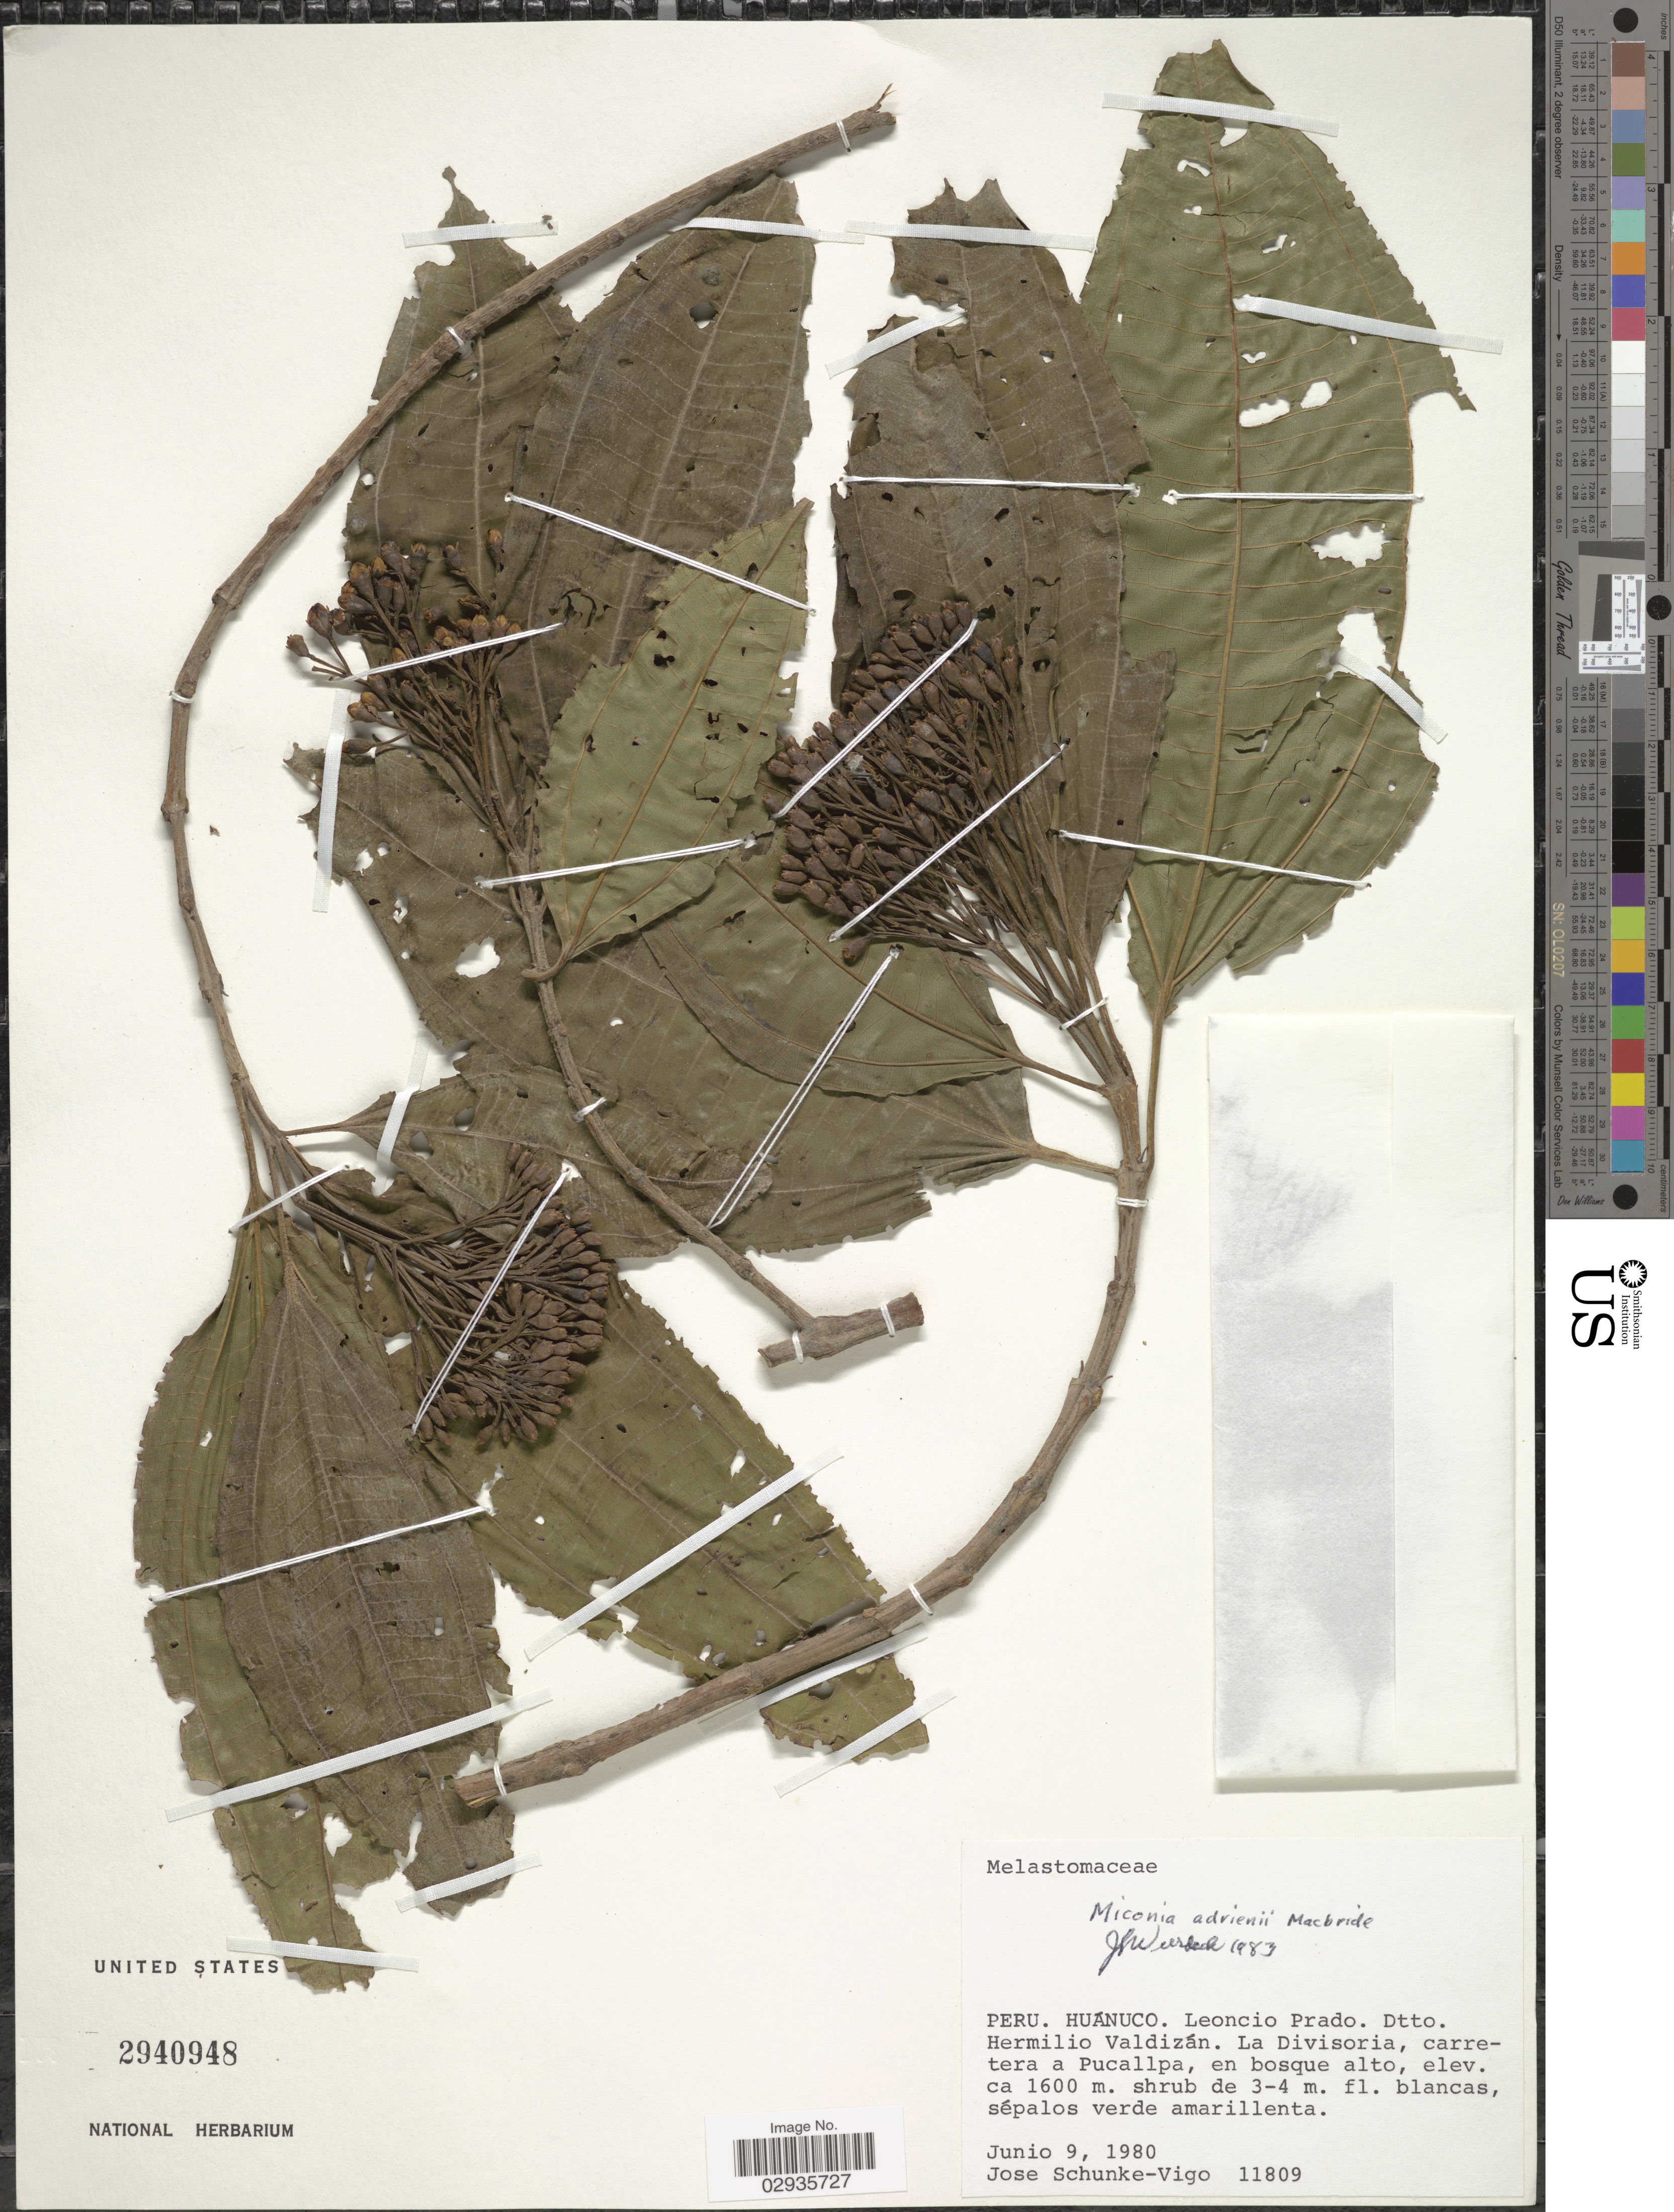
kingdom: Plantae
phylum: Tracheophyta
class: Magnoliopsida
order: Myrtales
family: Melastomataceae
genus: Miconia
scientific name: Miconia adrieni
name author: J.F. Macbr.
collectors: J. Schunke Vigo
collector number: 11809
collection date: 1980-06-09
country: Peru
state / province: Huánuco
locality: Leoncio Prado. Dtto. Hermilio Valdizán. La Divisoria, carretera a Pucallpa.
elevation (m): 1600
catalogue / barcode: US 2940948